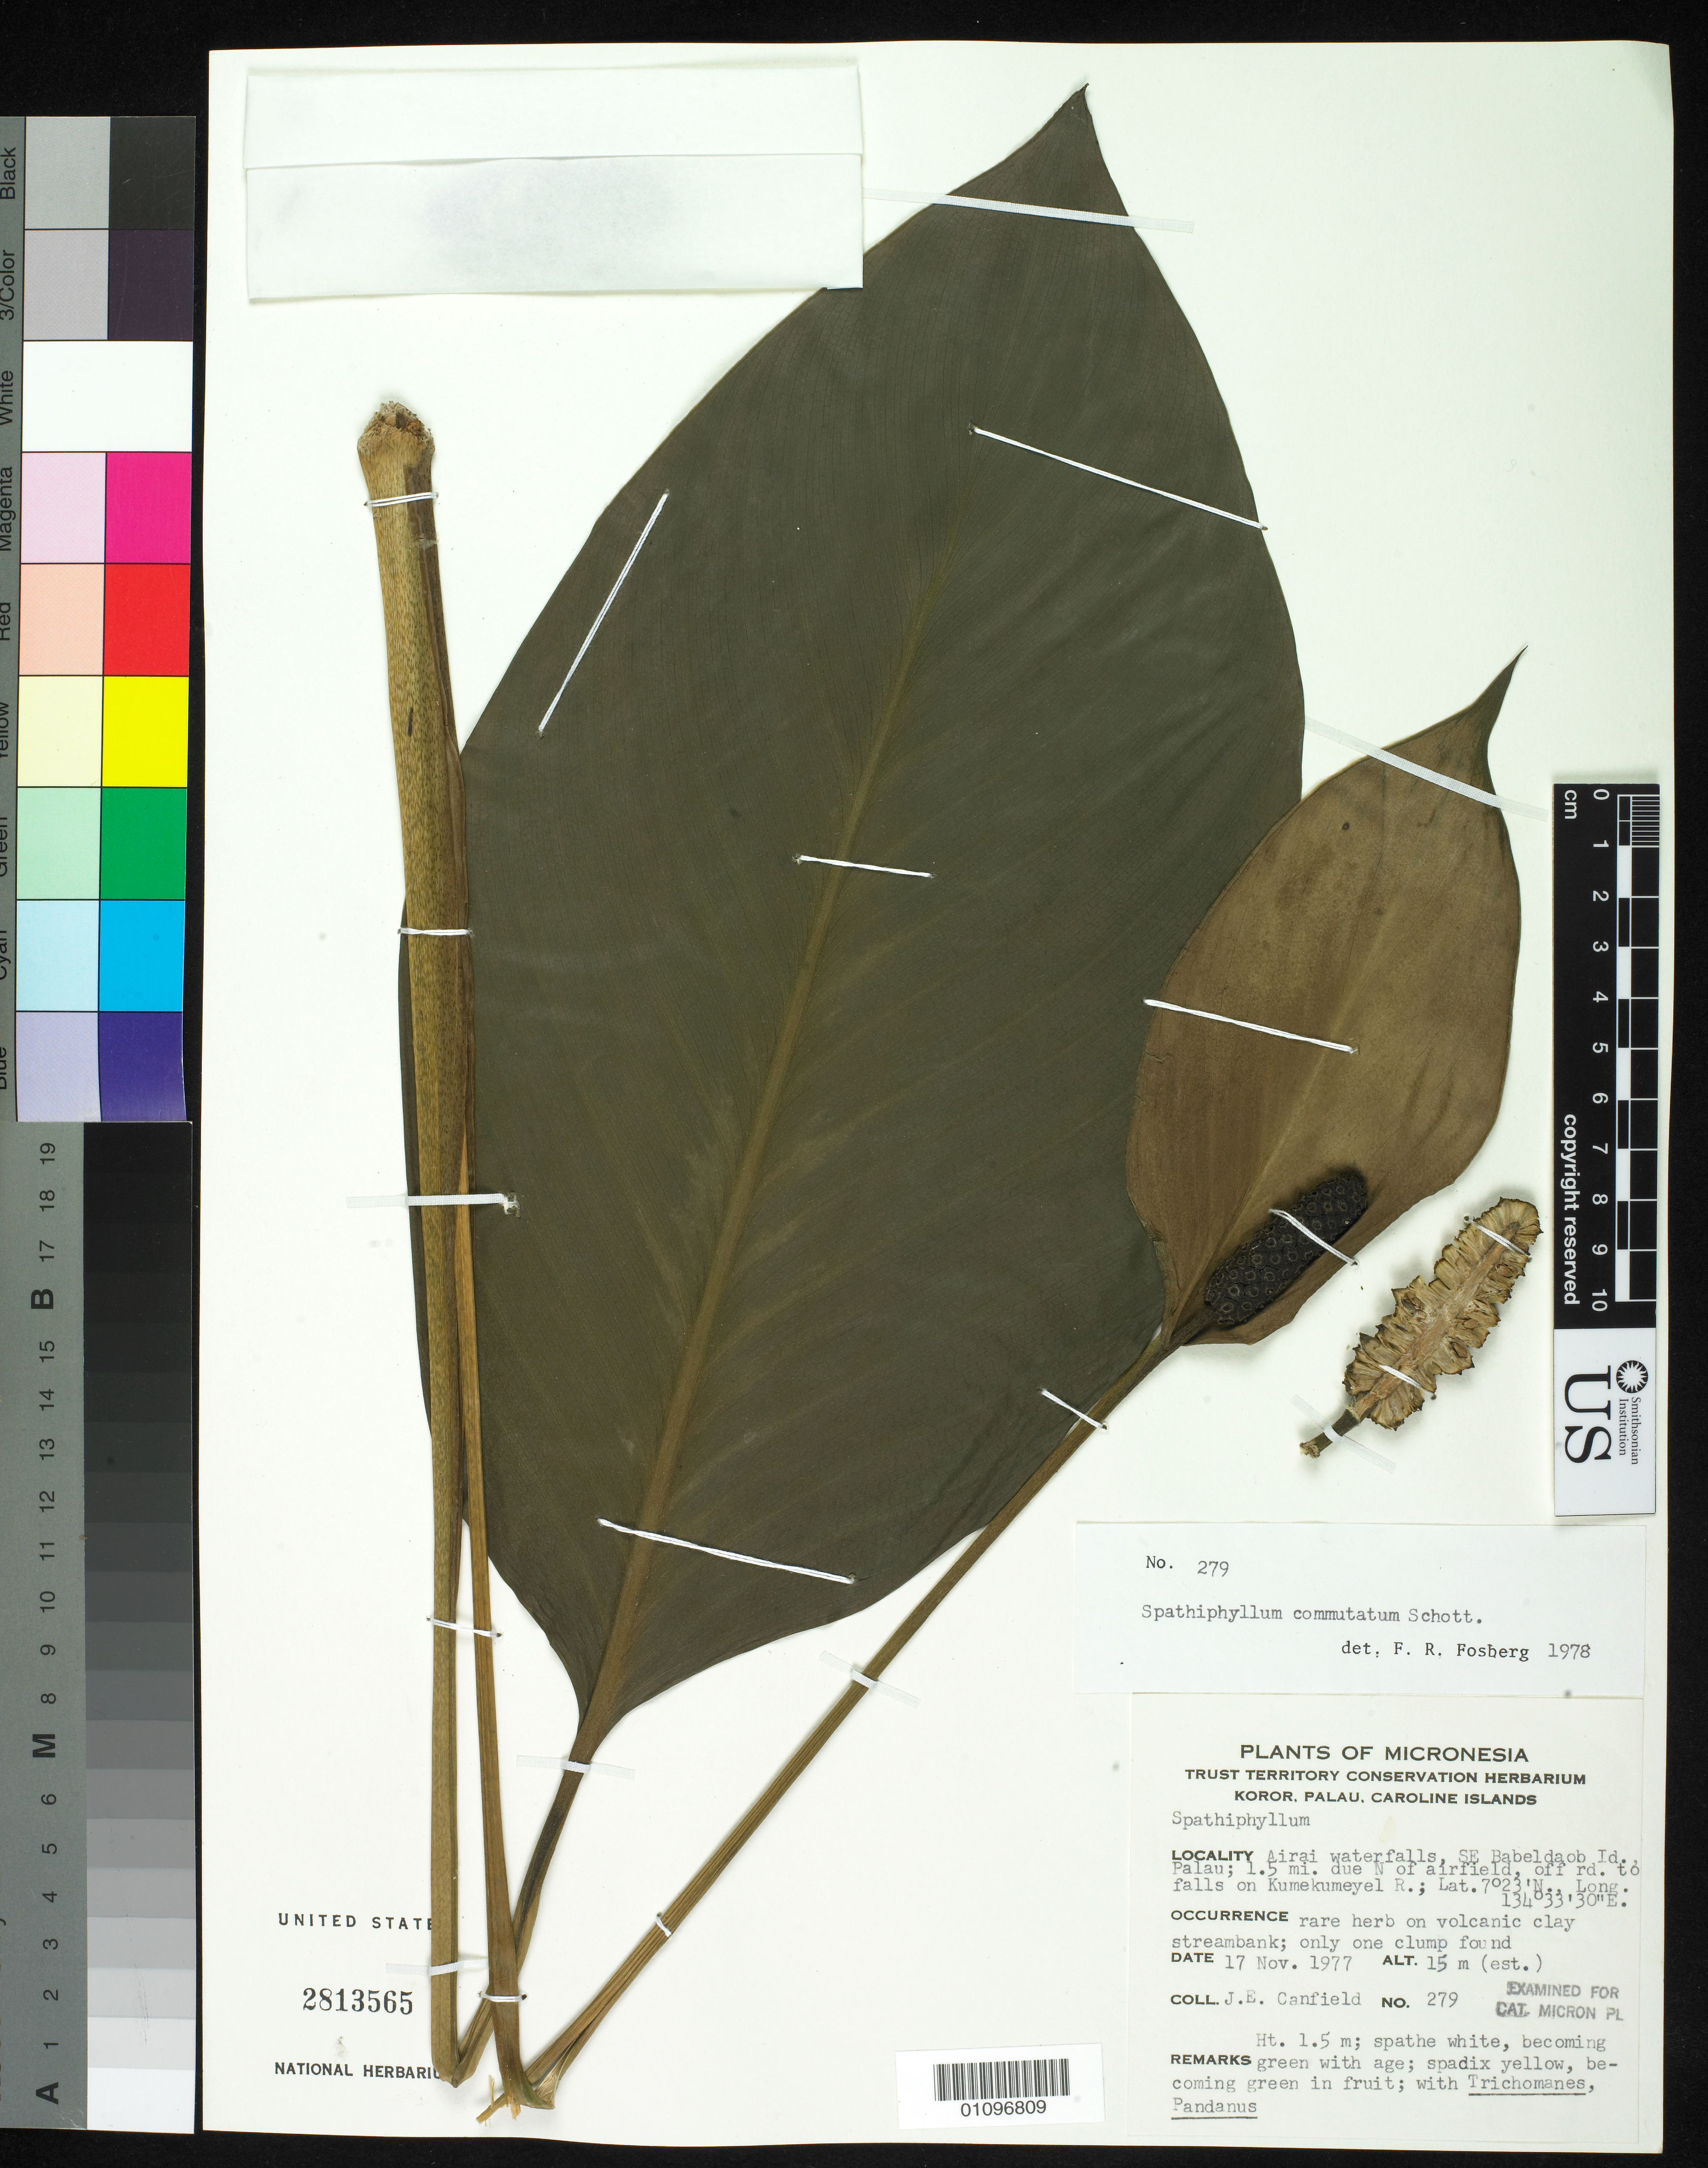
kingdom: Plantae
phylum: Tracheophyta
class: Liliopsida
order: Alismatales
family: Araceae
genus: Spathiphyllum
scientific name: Spathiphyllum commutatum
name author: Schott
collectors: J. E. Canfield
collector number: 279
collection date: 1977-11-17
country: Palau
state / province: Airai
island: Babeldaob [Babelthuap]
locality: Airai waterfalls, SE Babeldaob Id.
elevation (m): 15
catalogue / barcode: US 2813565